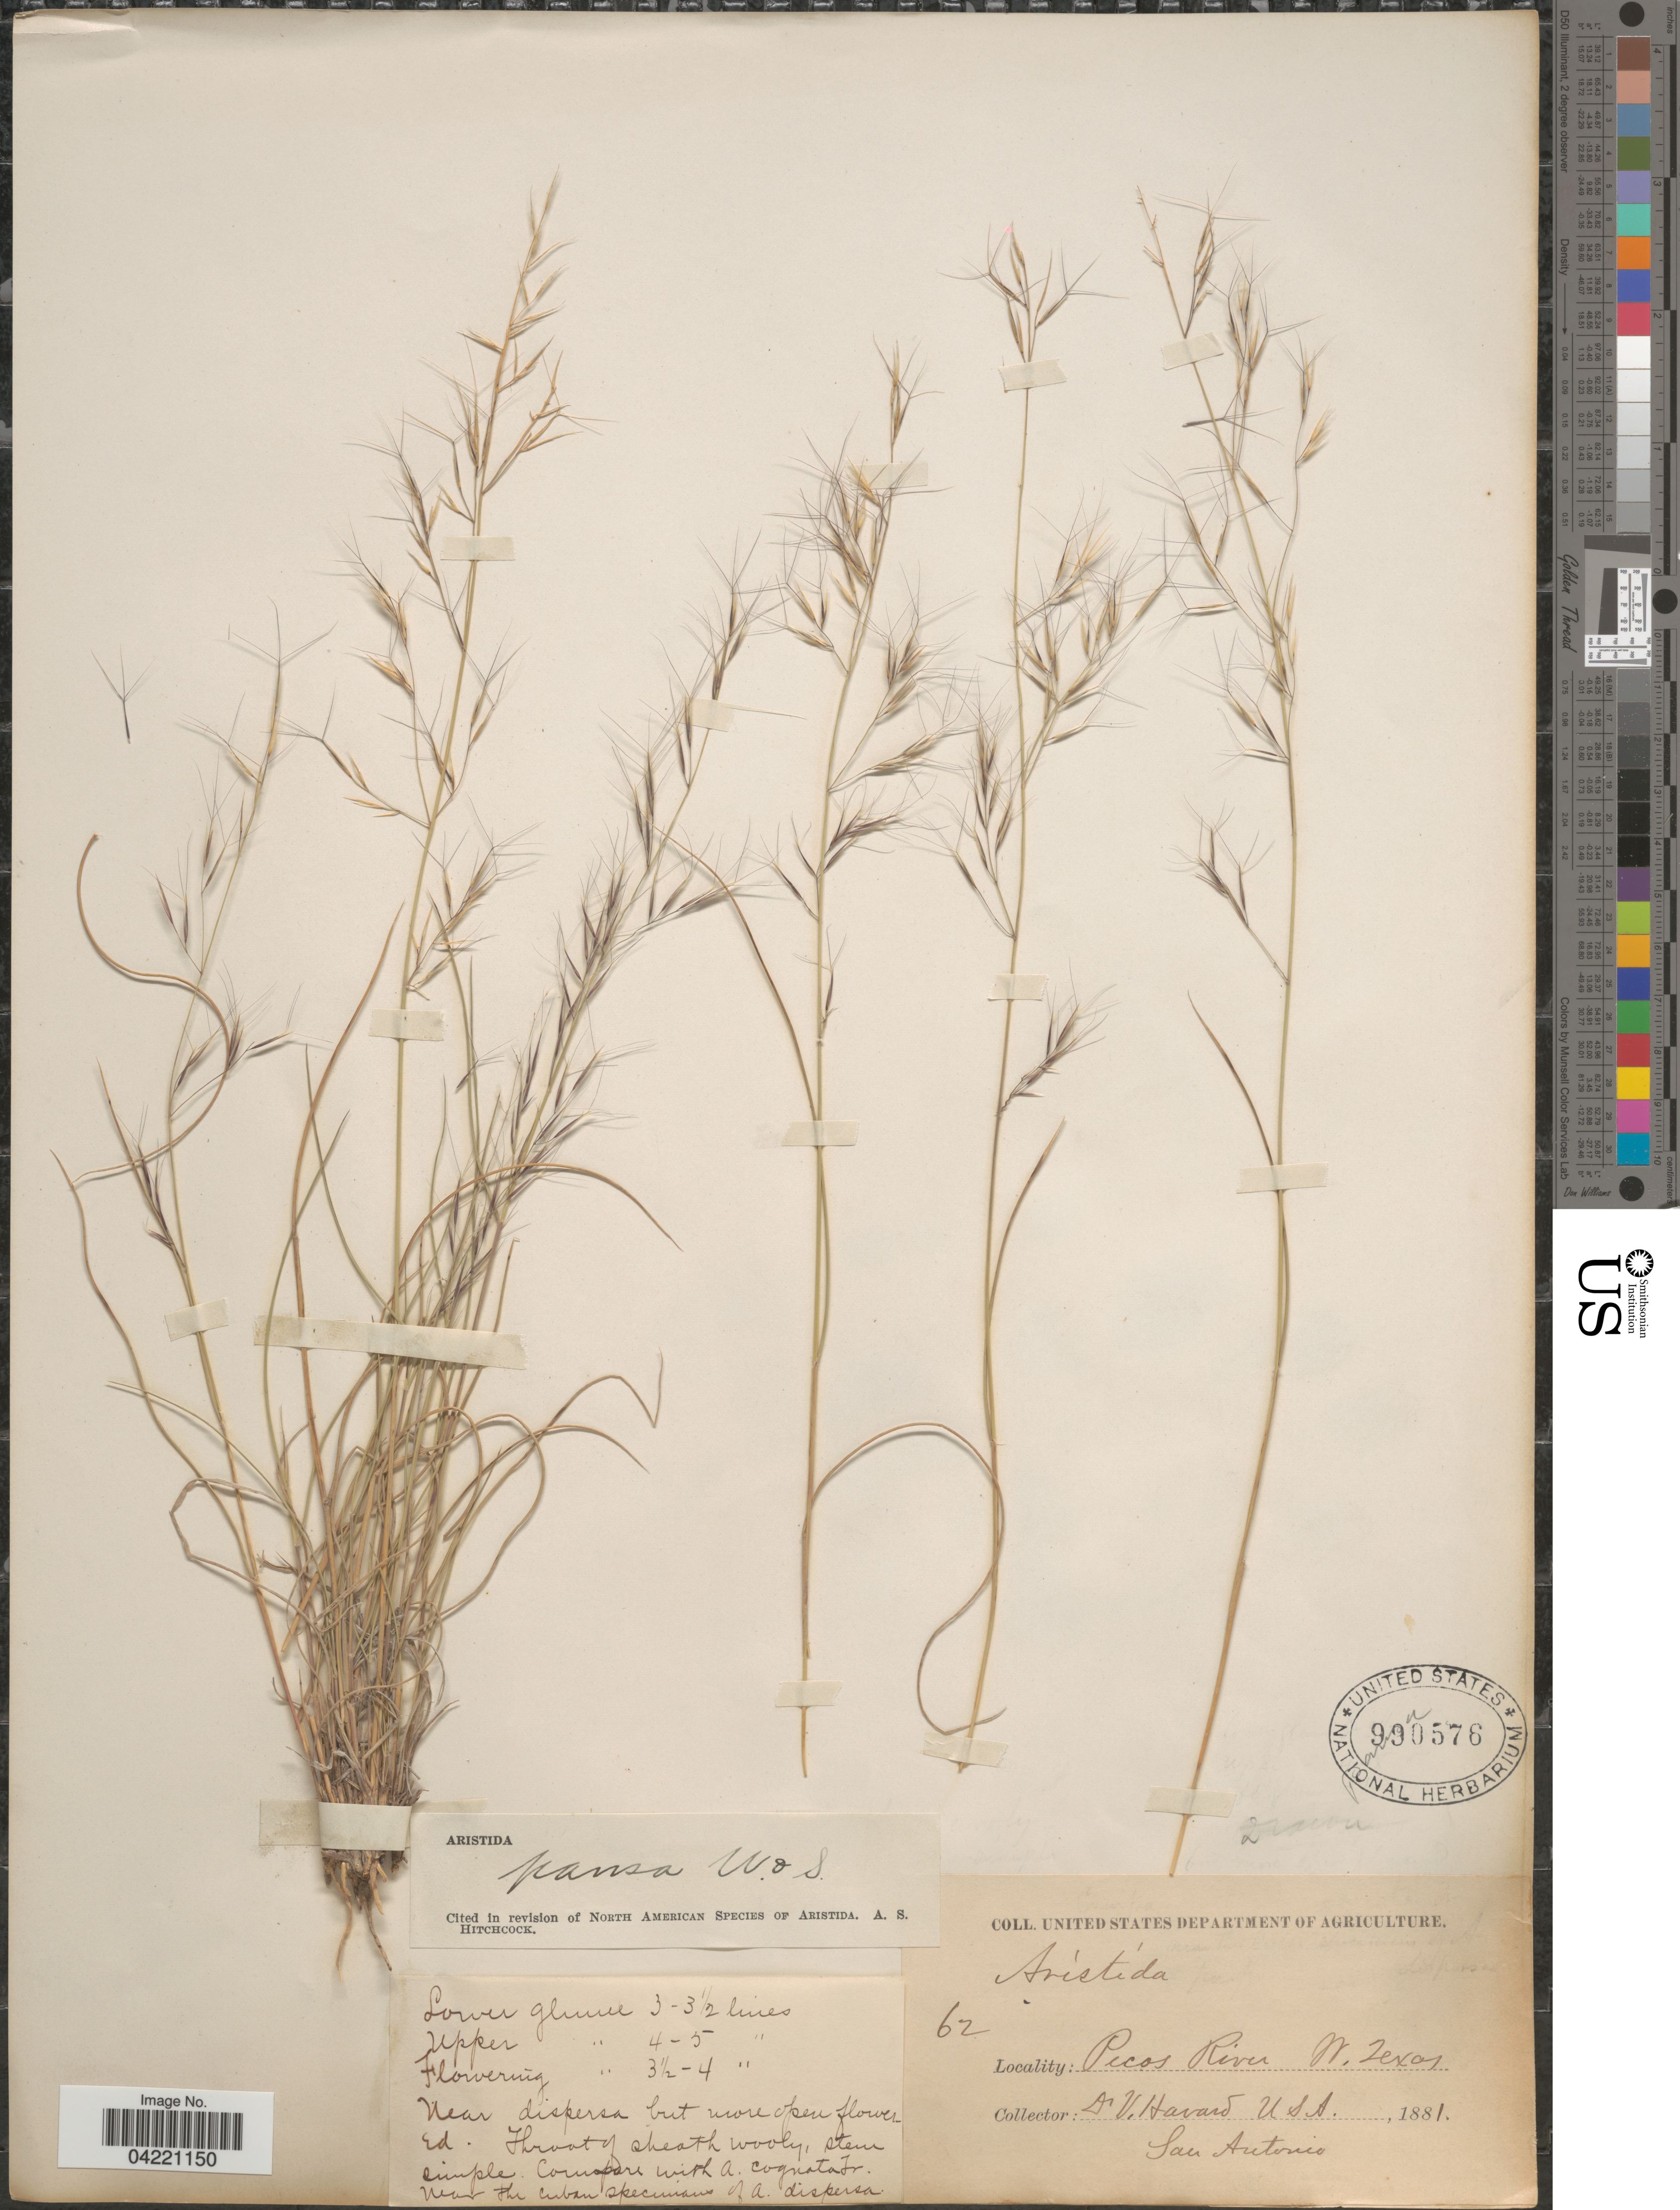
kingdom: Plantae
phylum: Tracheophyta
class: Liliopsida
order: Poales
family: Poaceae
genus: Aristida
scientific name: Aristida pansa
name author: Wooton & Standl.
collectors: V. Harvard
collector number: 62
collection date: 1881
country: United States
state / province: Texas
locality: Pecos River, W. Texas.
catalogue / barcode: US 990576